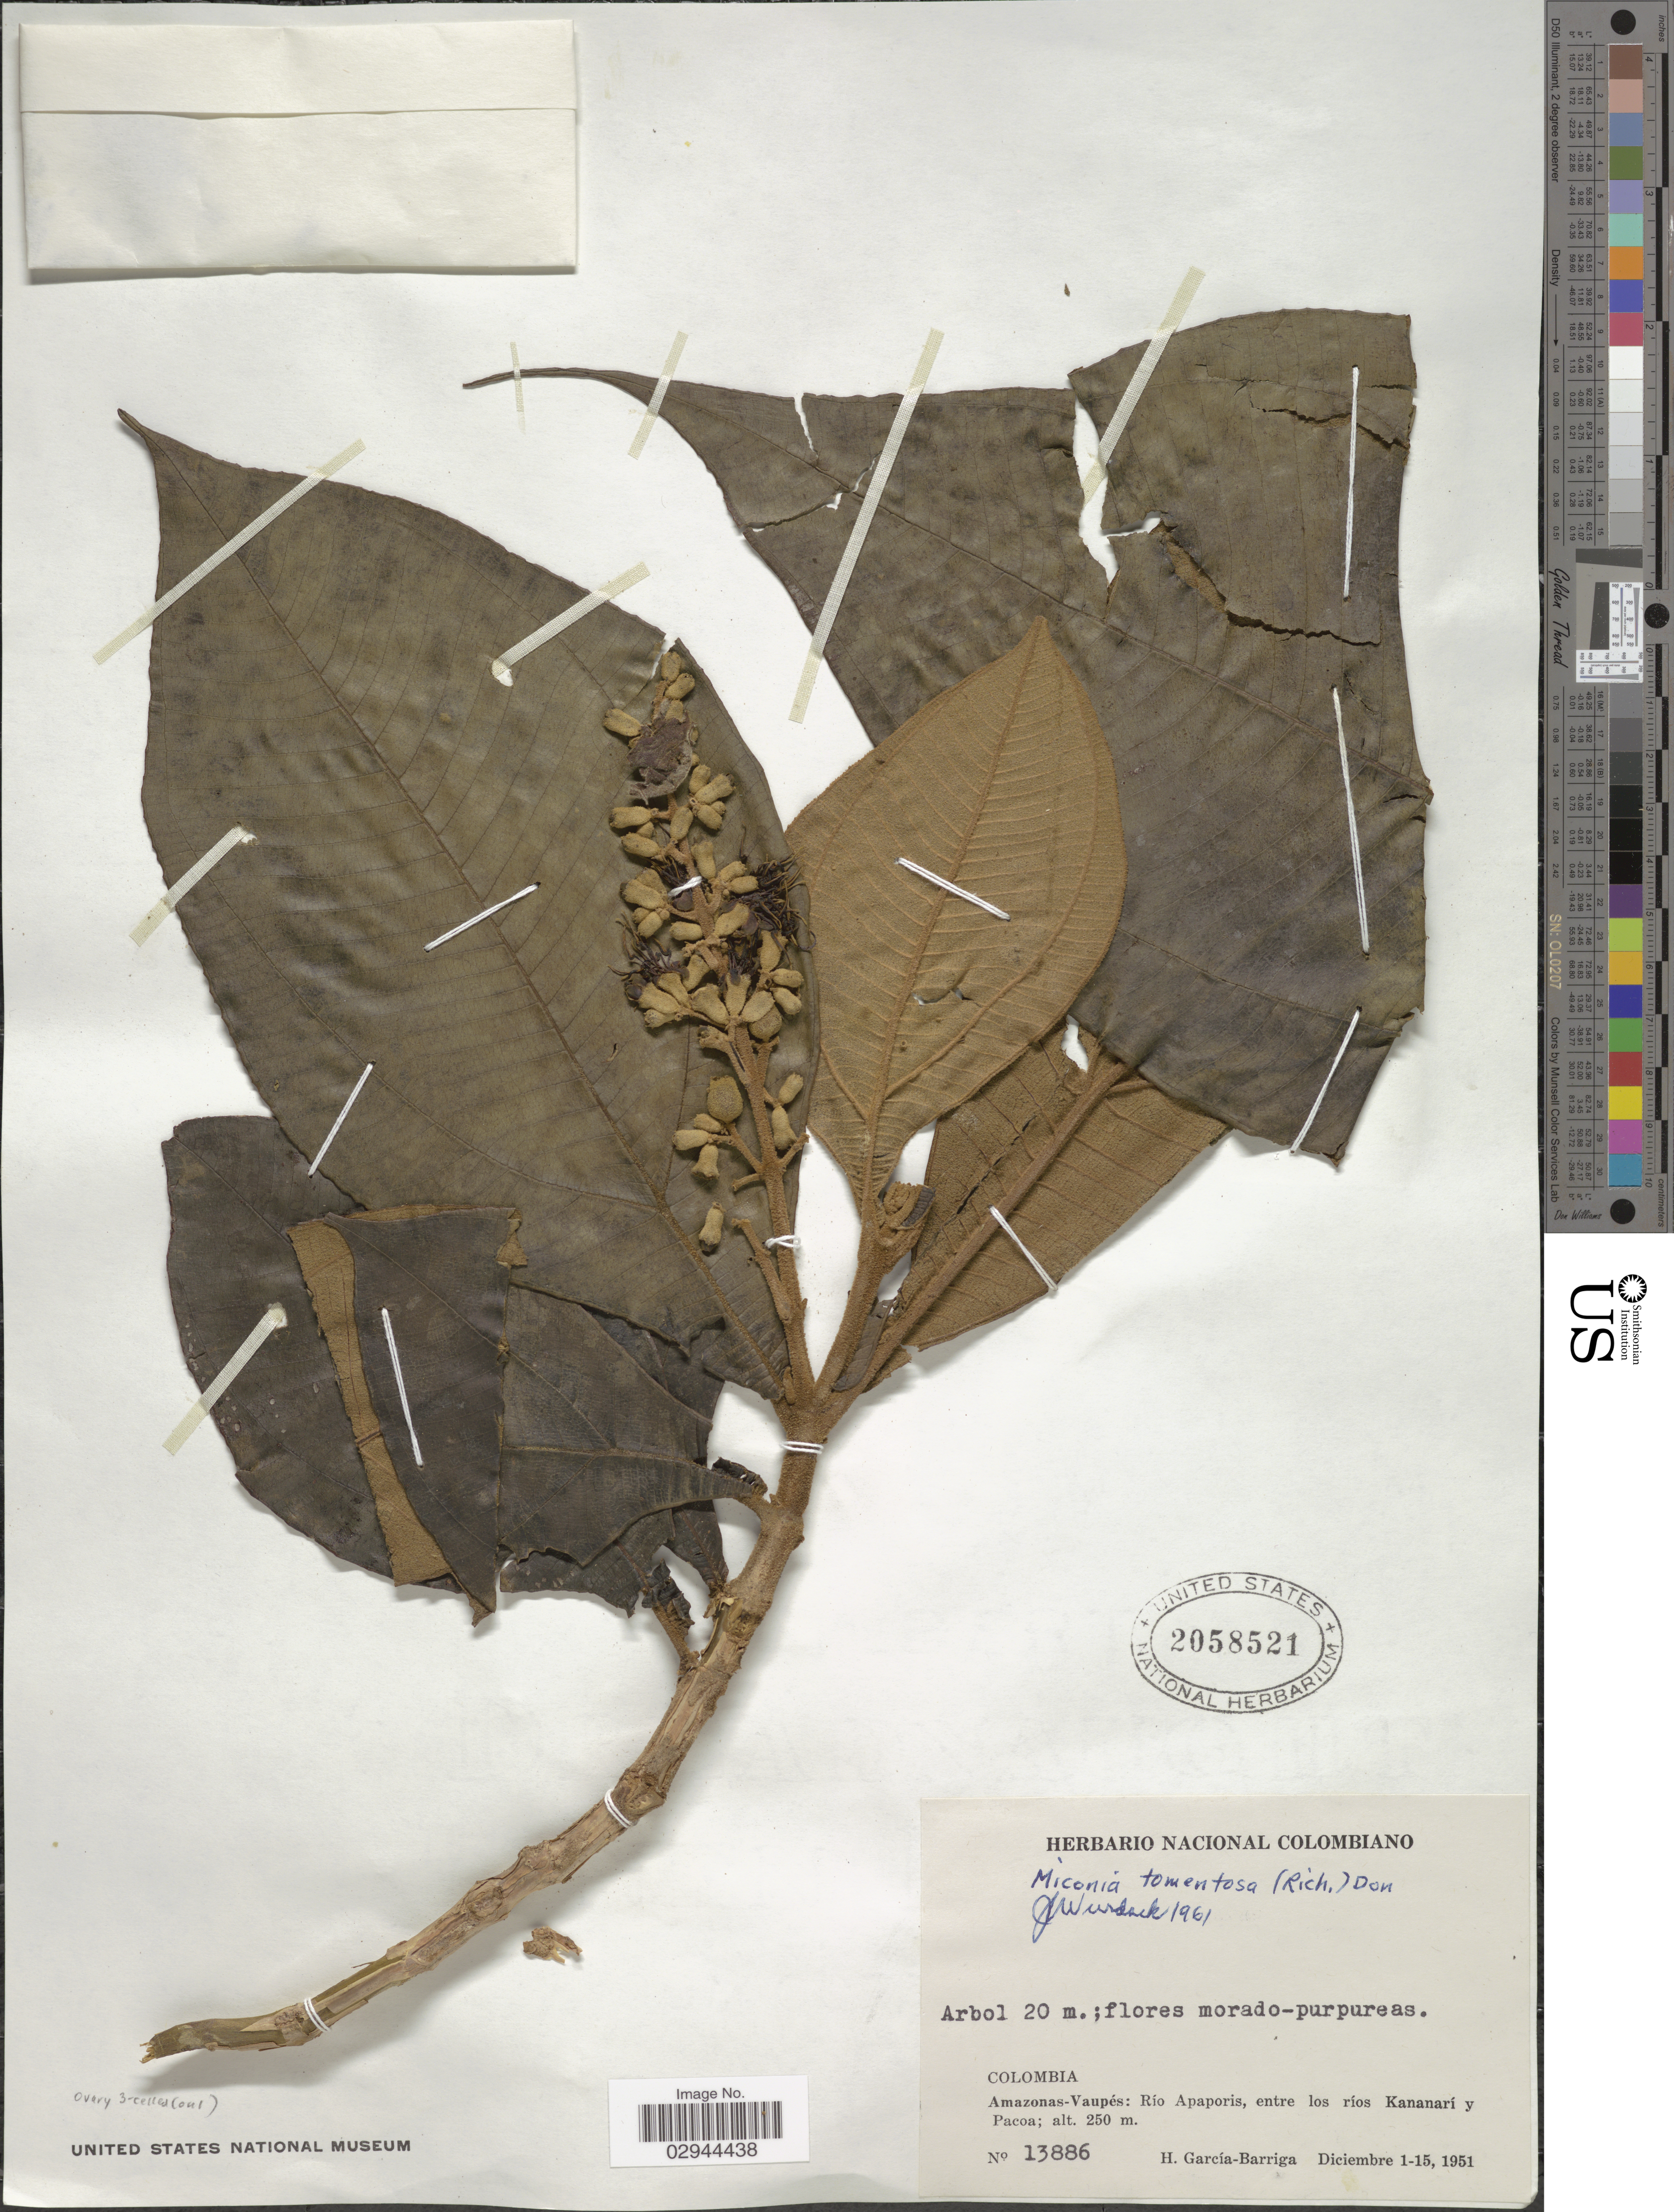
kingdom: Plantae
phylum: Tracheophyta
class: Magnoliopsida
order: Myrtales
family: Melastomataceae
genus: Miconia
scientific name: Miconia tomentosa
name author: (Rich.) D. Don ex DC.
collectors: H. García Barriga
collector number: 13886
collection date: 1951-12-01/1951-12-15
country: Colombia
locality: Amazonas-Vaupés: Río Apaporis, entre los ríos Kananarí y Pacoa.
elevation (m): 250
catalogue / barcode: US 2058521